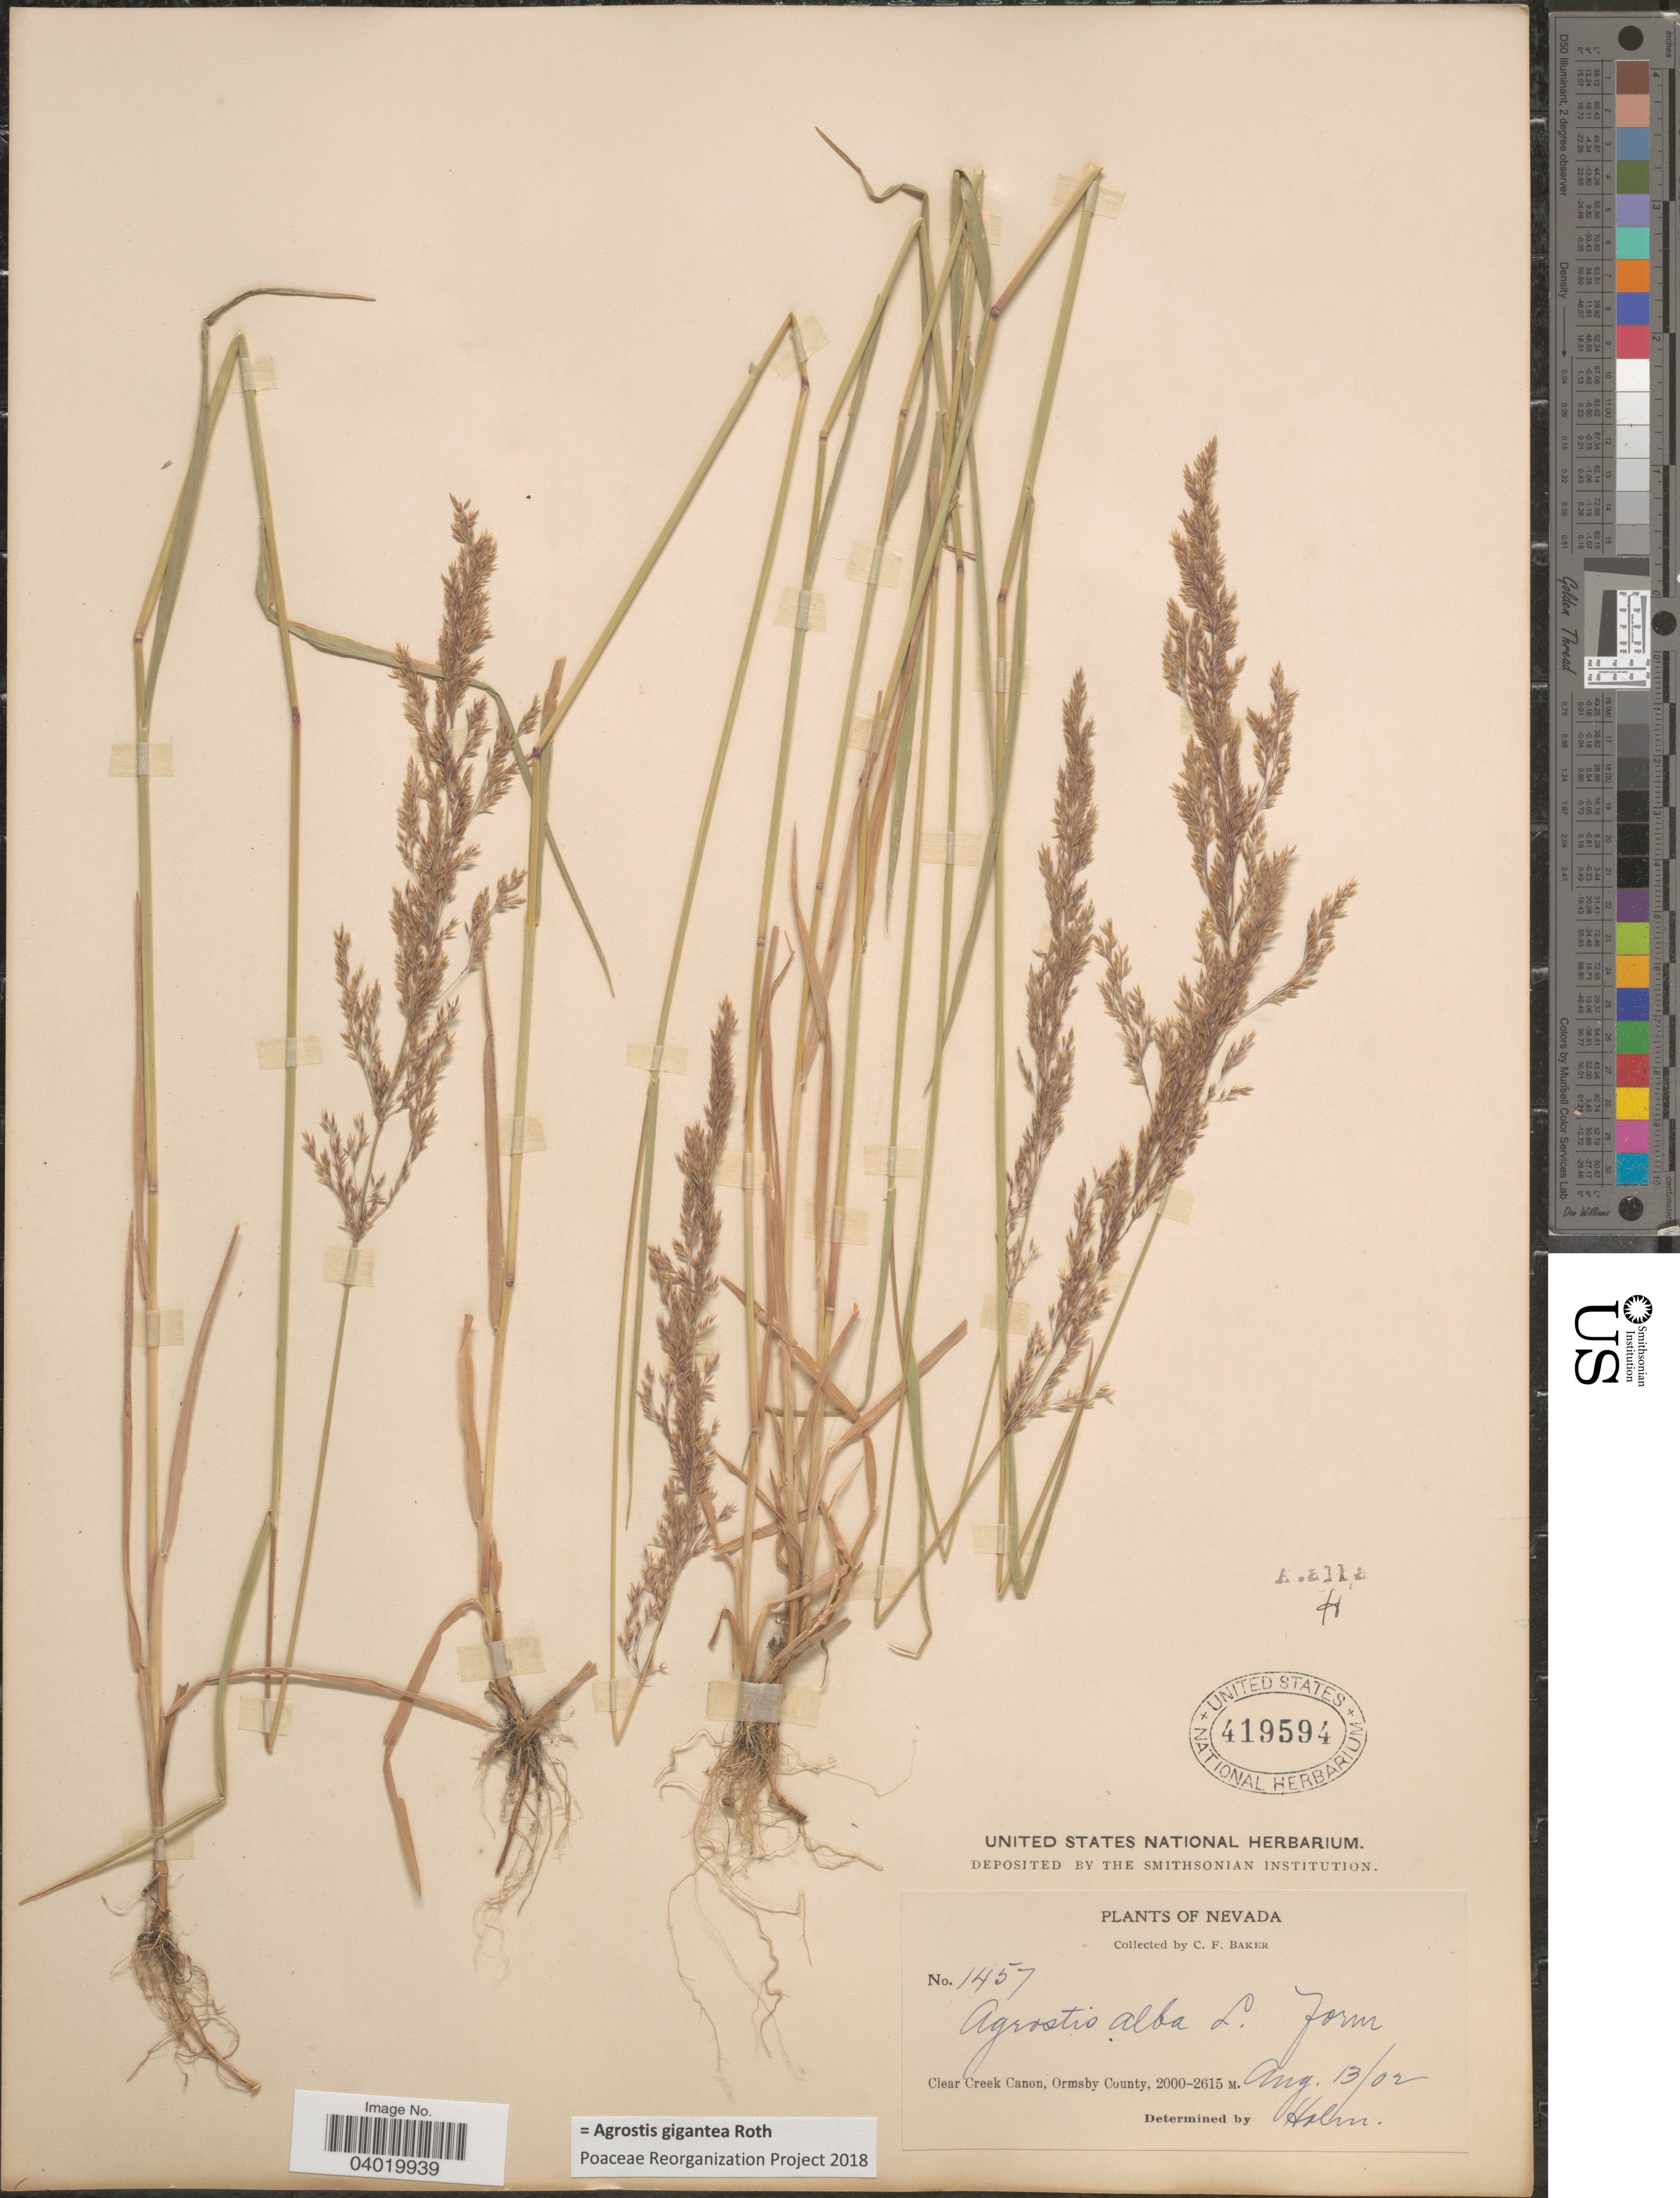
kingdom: Plantae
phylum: Tracheophyta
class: Liliopsida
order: Poales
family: Poaceae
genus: Agrostis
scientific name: Agrostis gigantea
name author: Roth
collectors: C. F. Baker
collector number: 1457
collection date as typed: Transcribed d/m/y: 13/8/2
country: United States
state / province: Nevada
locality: Clear Creek Canon, Ormsby County.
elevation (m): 2000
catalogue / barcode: US 419594